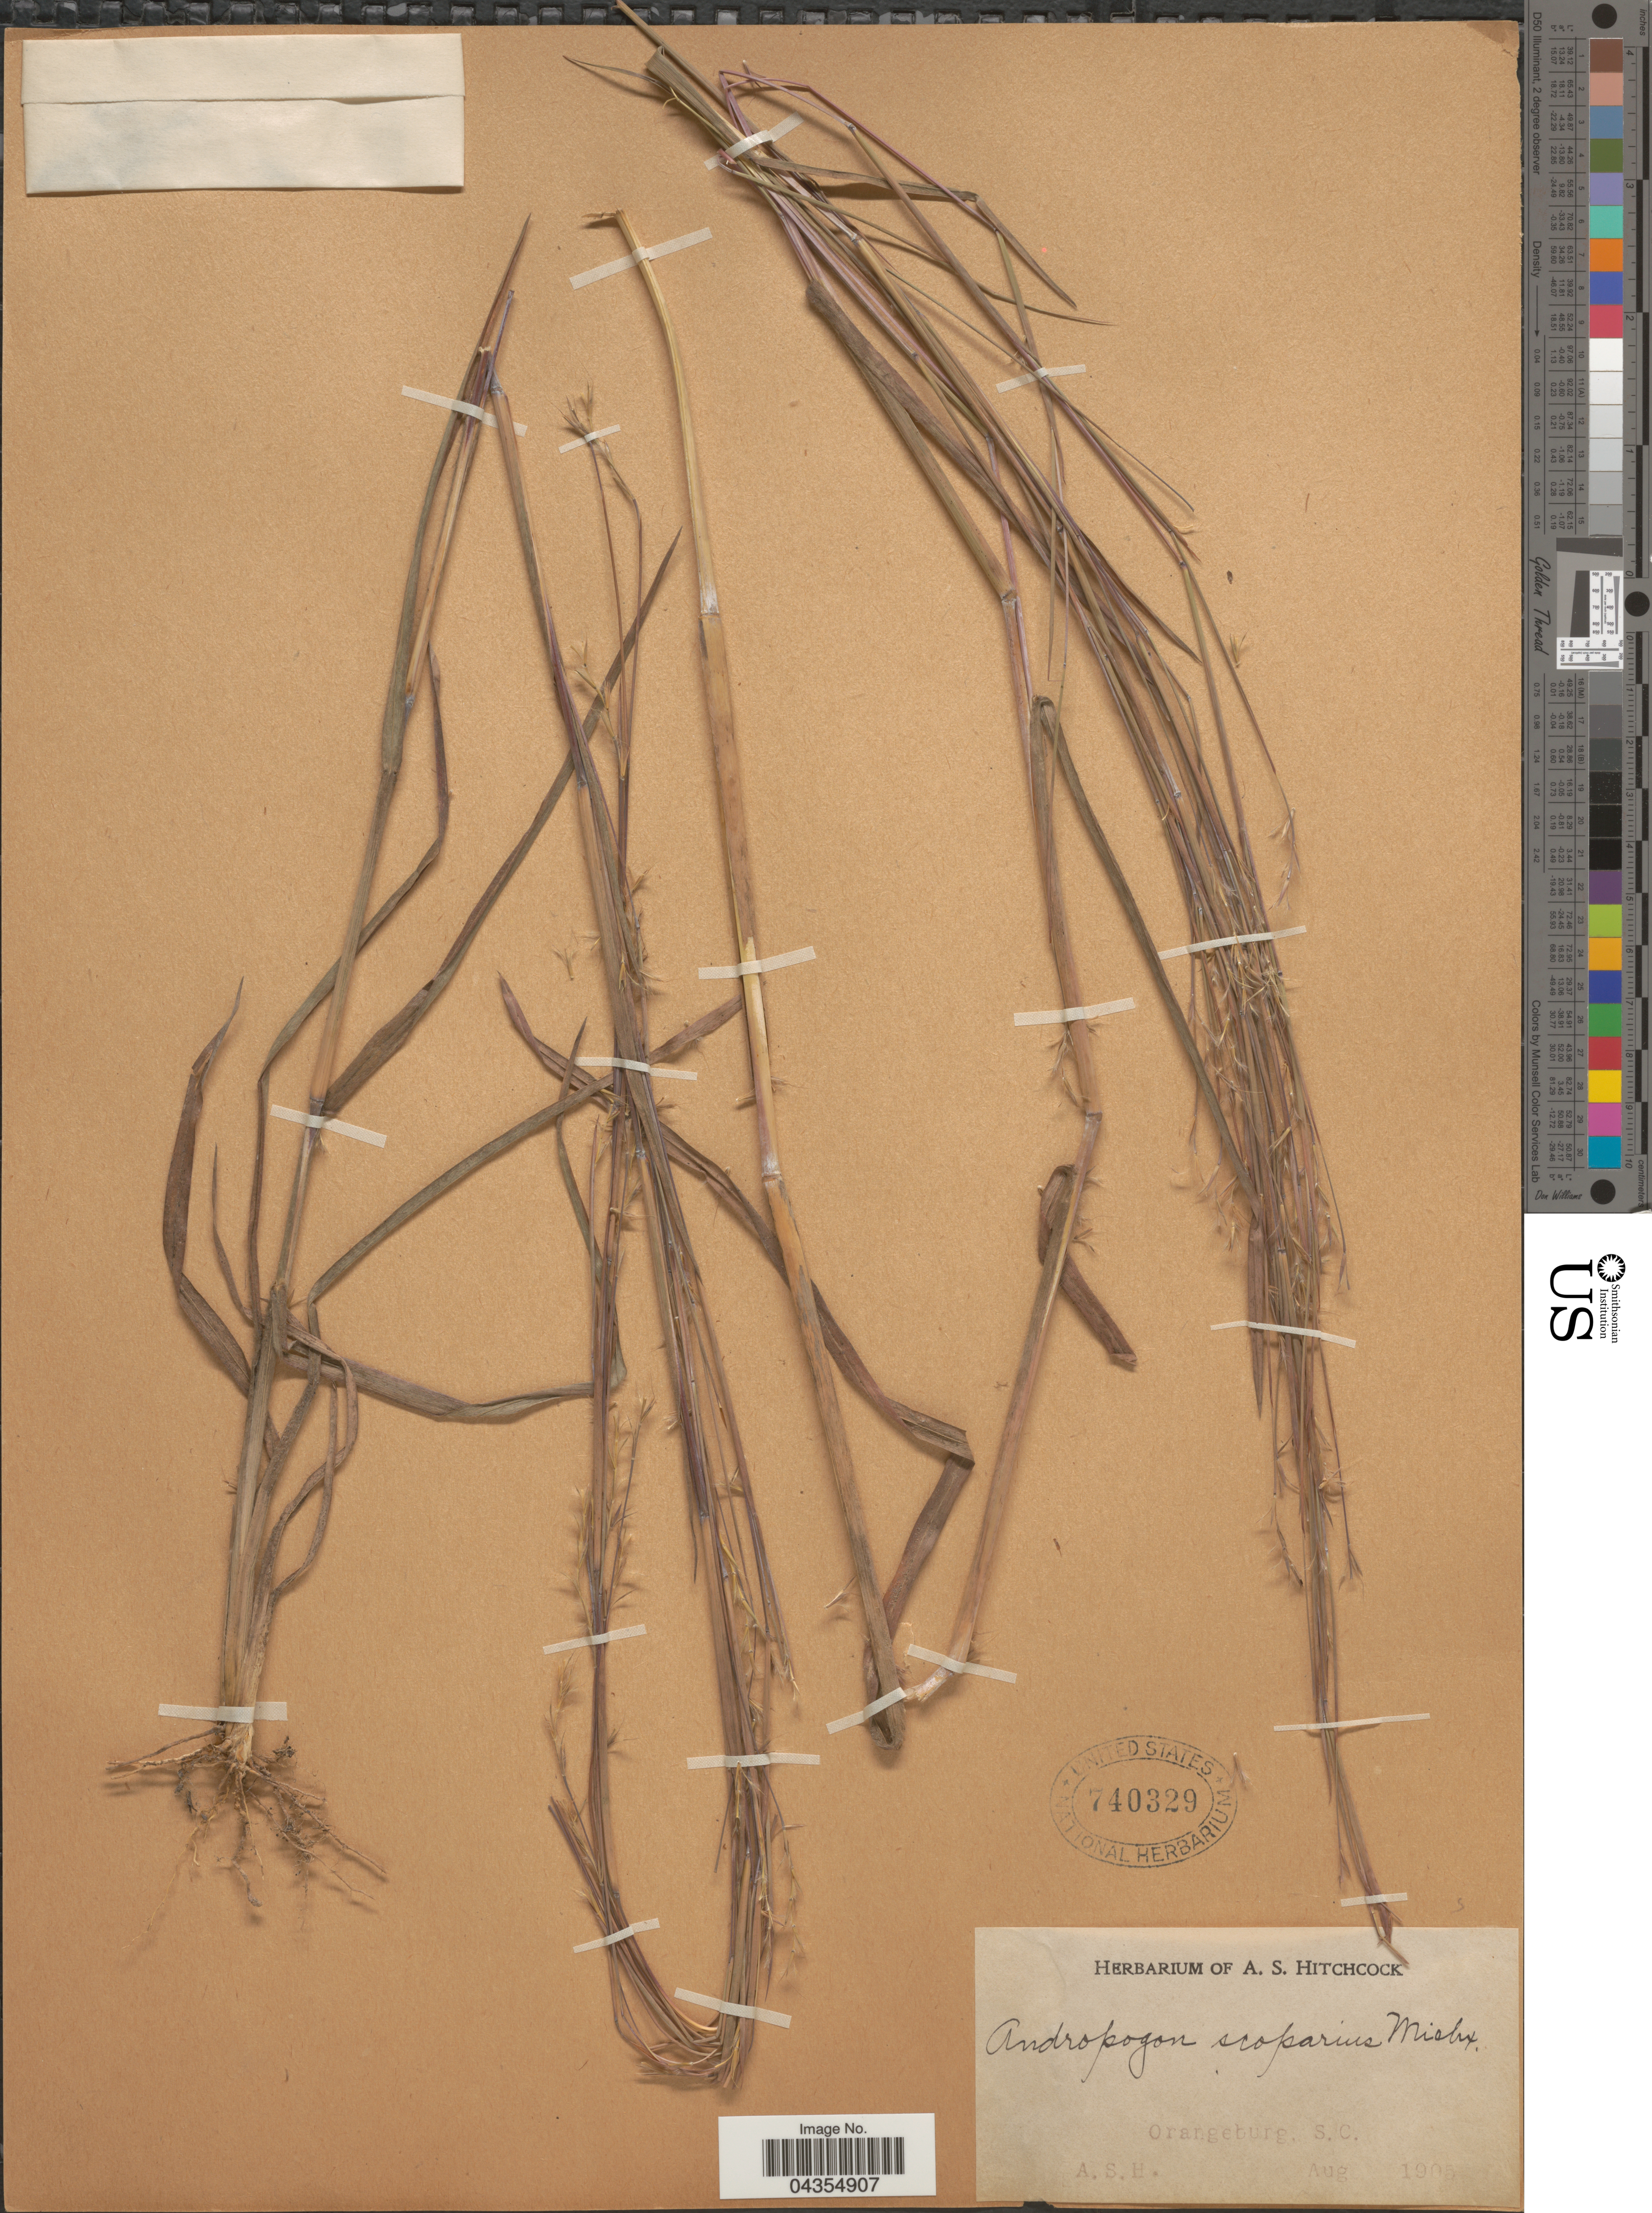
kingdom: Plantae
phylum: Tracheophyta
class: Liliopsida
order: Poales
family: Poaceae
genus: Schizachyrium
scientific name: Schizachyrium sanguineum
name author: (Retz.) Alston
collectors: A. S. Hitchcock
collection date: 1905-08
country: United States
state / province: South Carolina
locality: Orangeburg.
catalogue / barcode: US 740329